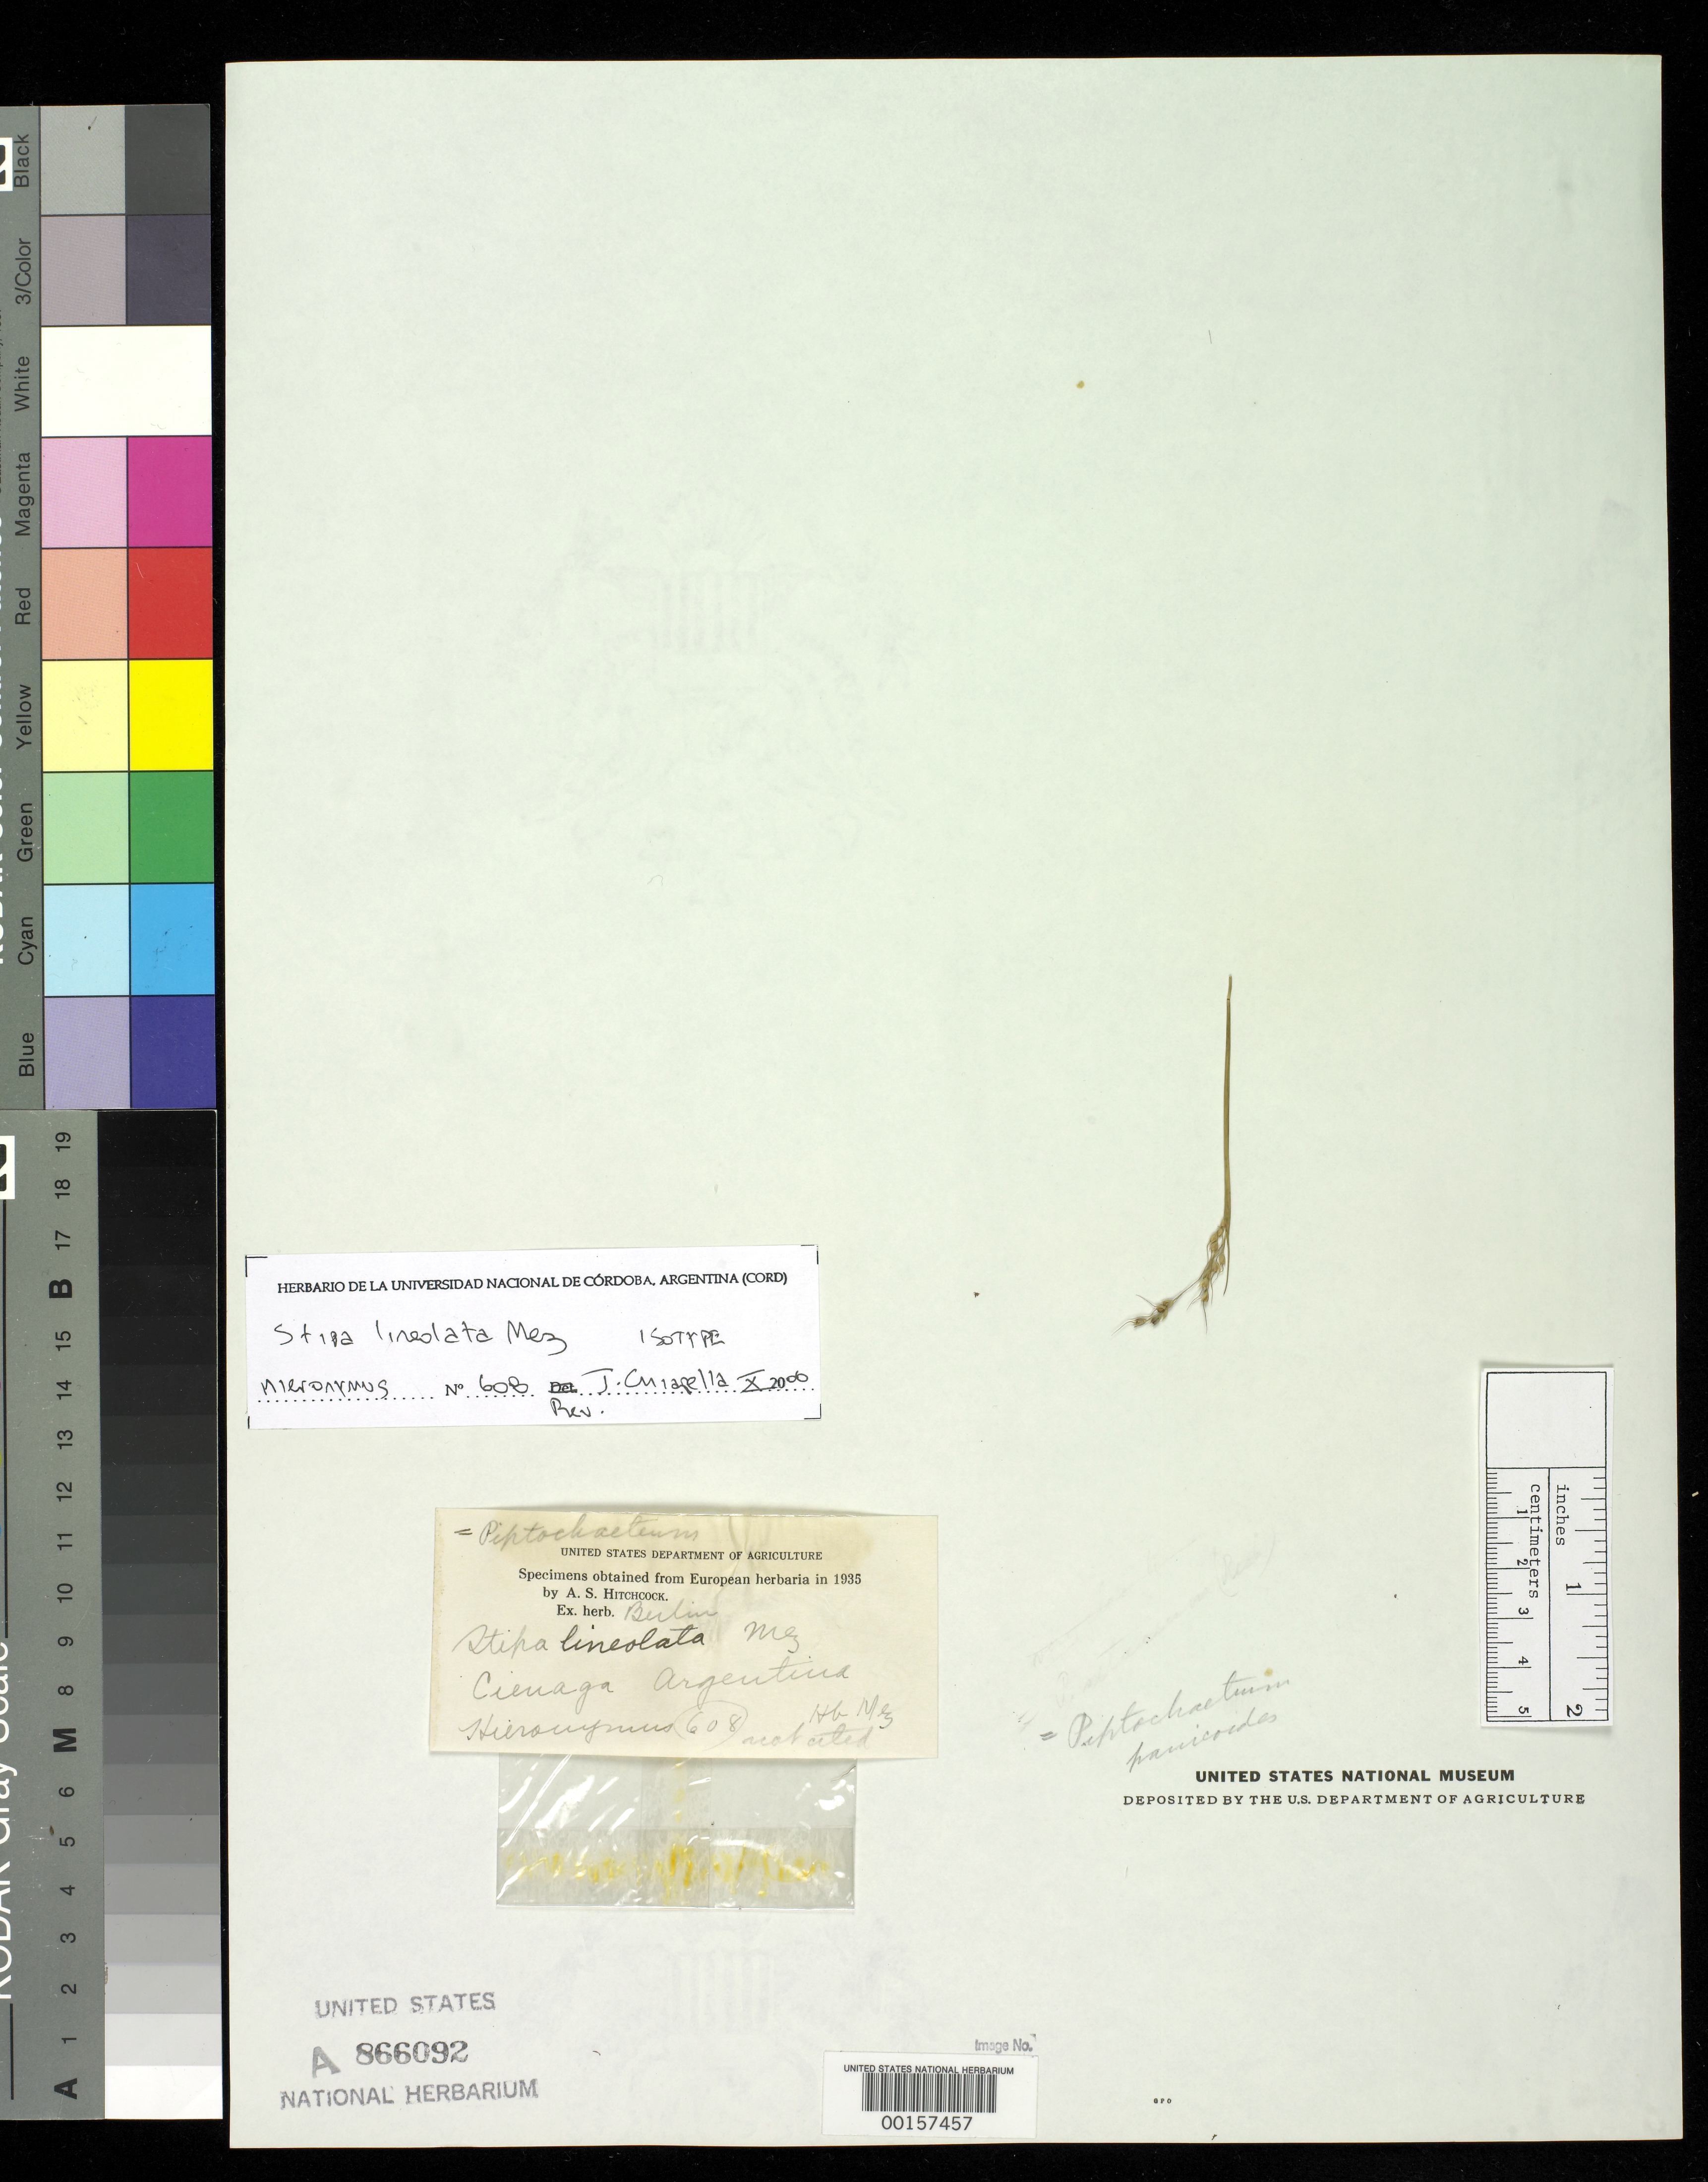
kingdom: Plantae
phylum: Tracheophyta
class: Liliopsida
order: Poales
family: Poaceae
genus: Stipa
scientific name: Stipa lineolata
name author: Mez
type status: Isotype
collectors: P. G. Lorentz & G. H. Hieronymus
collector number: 608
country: Argentina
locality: Cienega.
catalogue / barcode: US 866092A